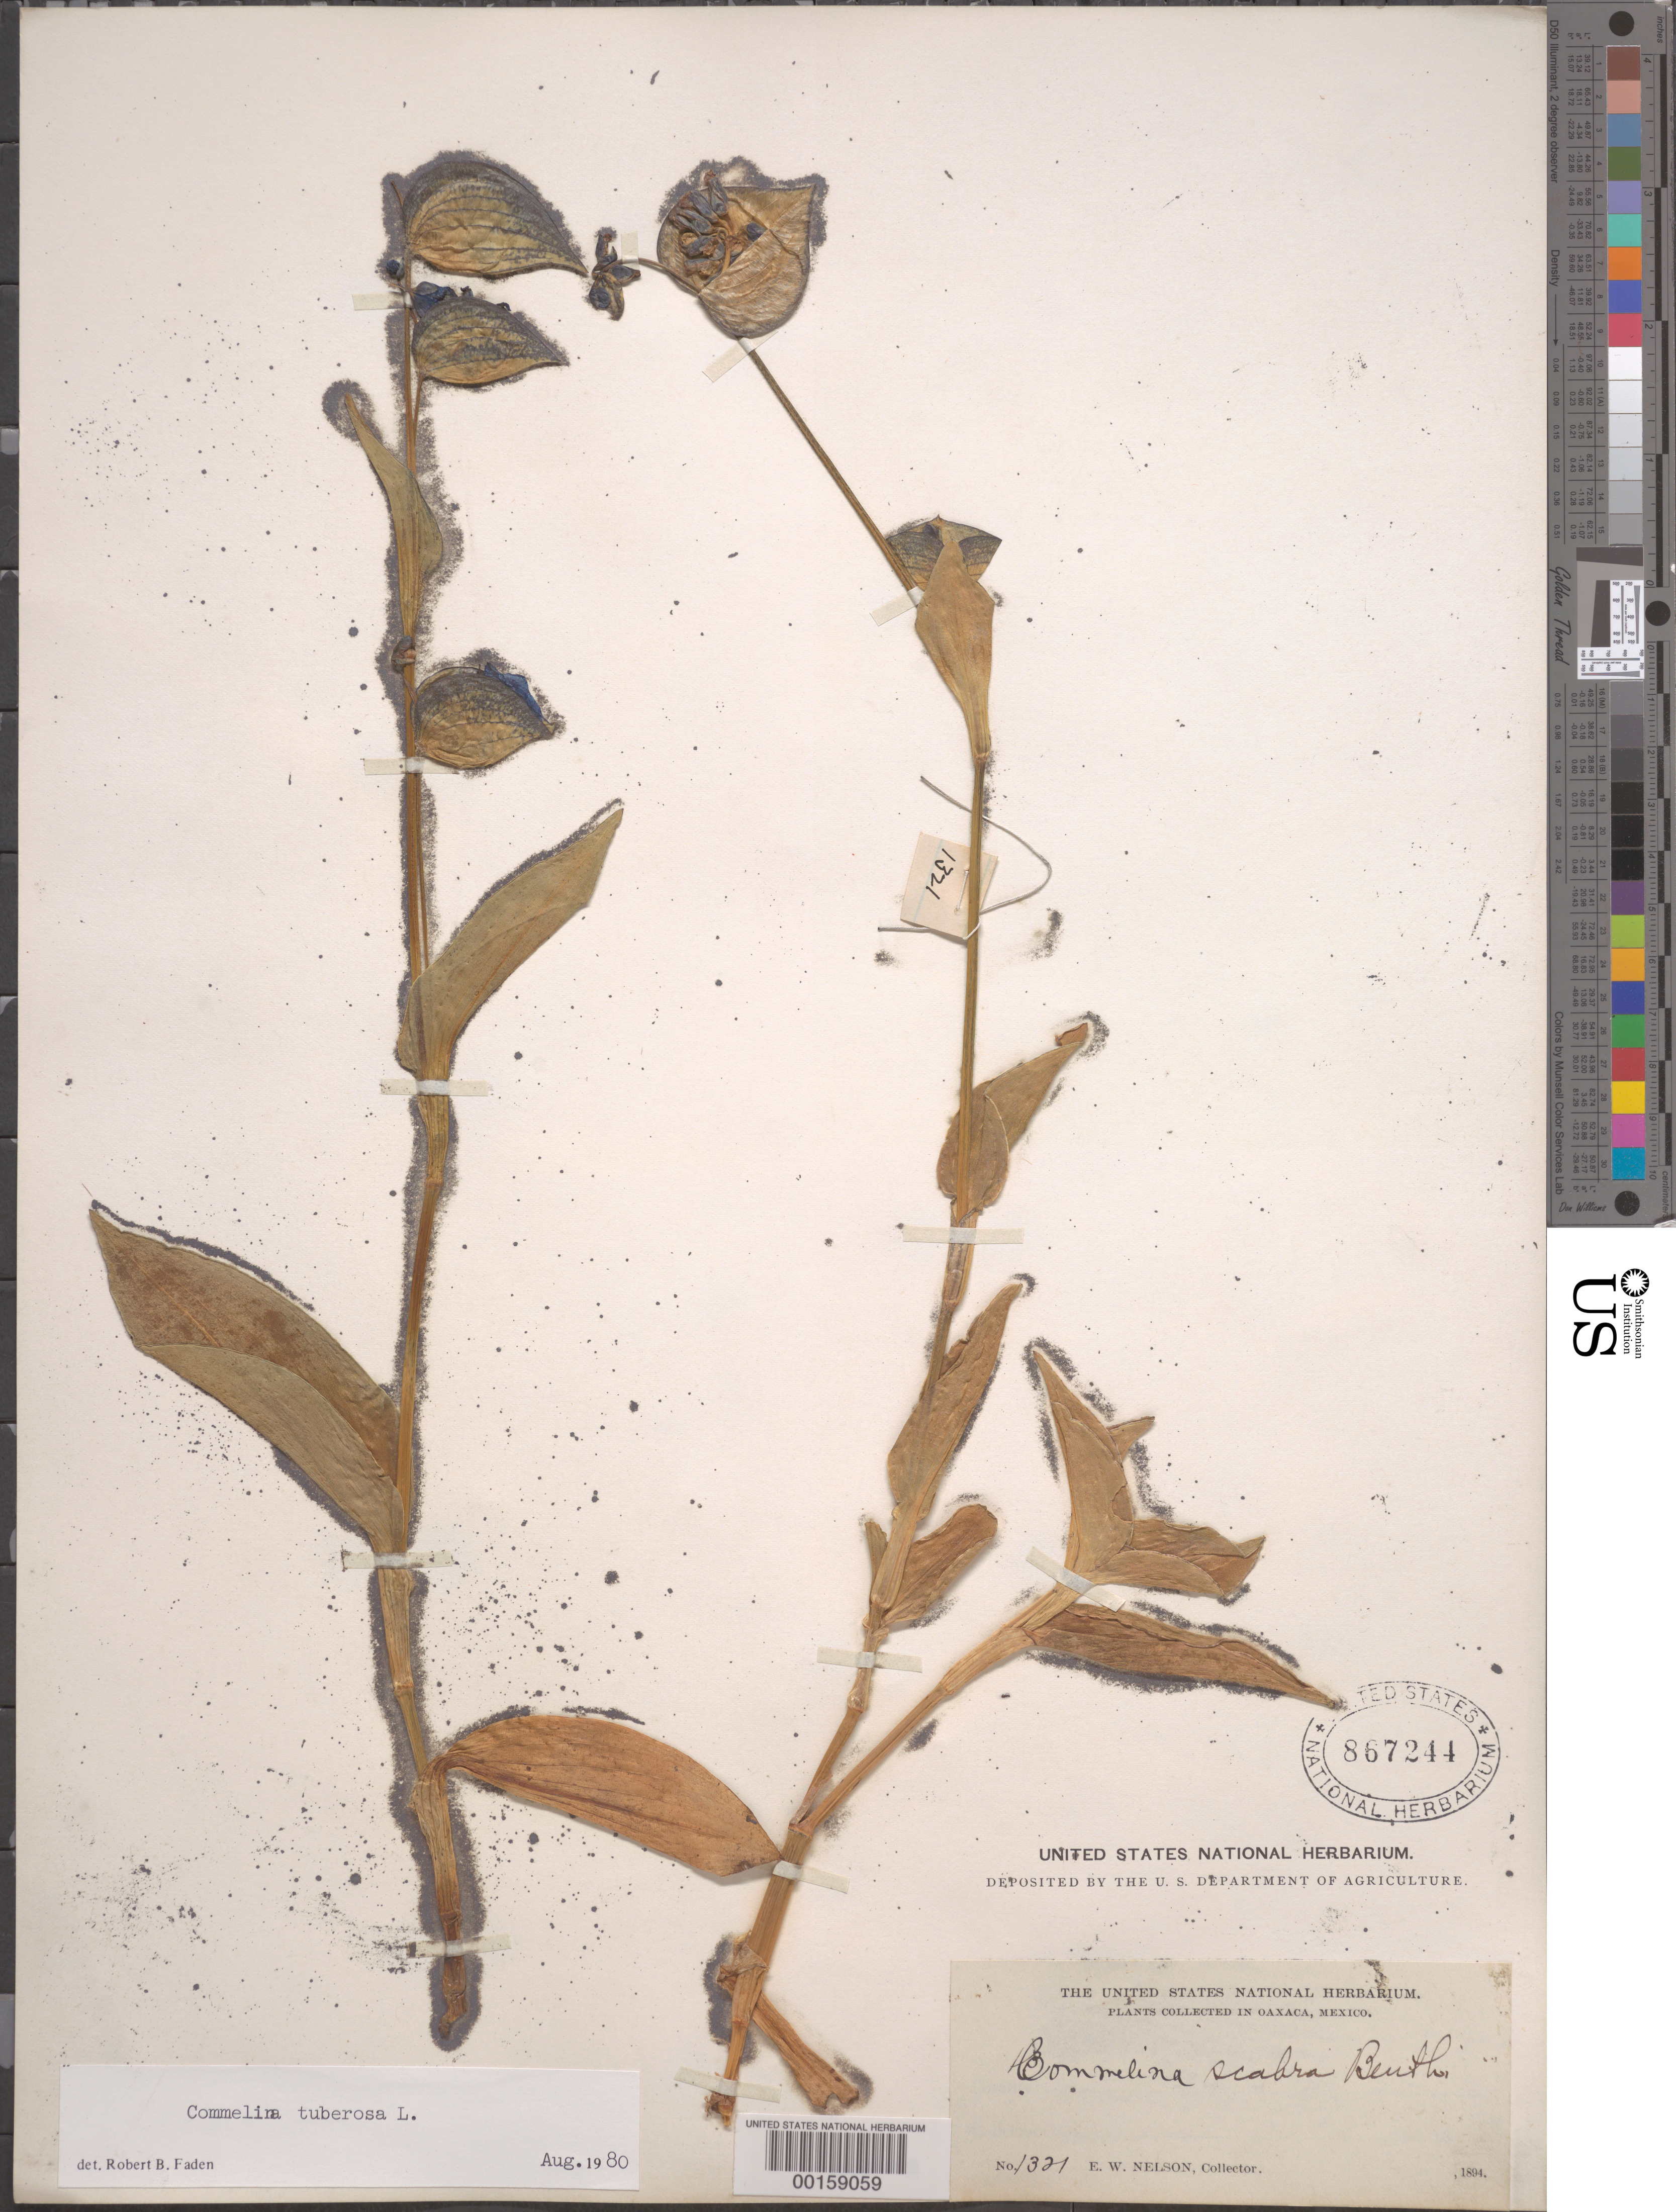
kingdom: Plantae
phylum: Tracheophyta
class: Liliopsida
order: Commelinales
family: Commelinaceae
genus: Commelina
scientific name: Commelina tuberosa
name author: L.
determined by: Faden, Robert B., (US), Smithsonian Institution - National Museum of Natural History (UNITED STATES)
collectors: E. W. Nelson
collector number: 1321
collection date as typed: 1894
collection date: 1894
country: Mexico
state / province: Oaxaca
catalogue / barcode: US 867244